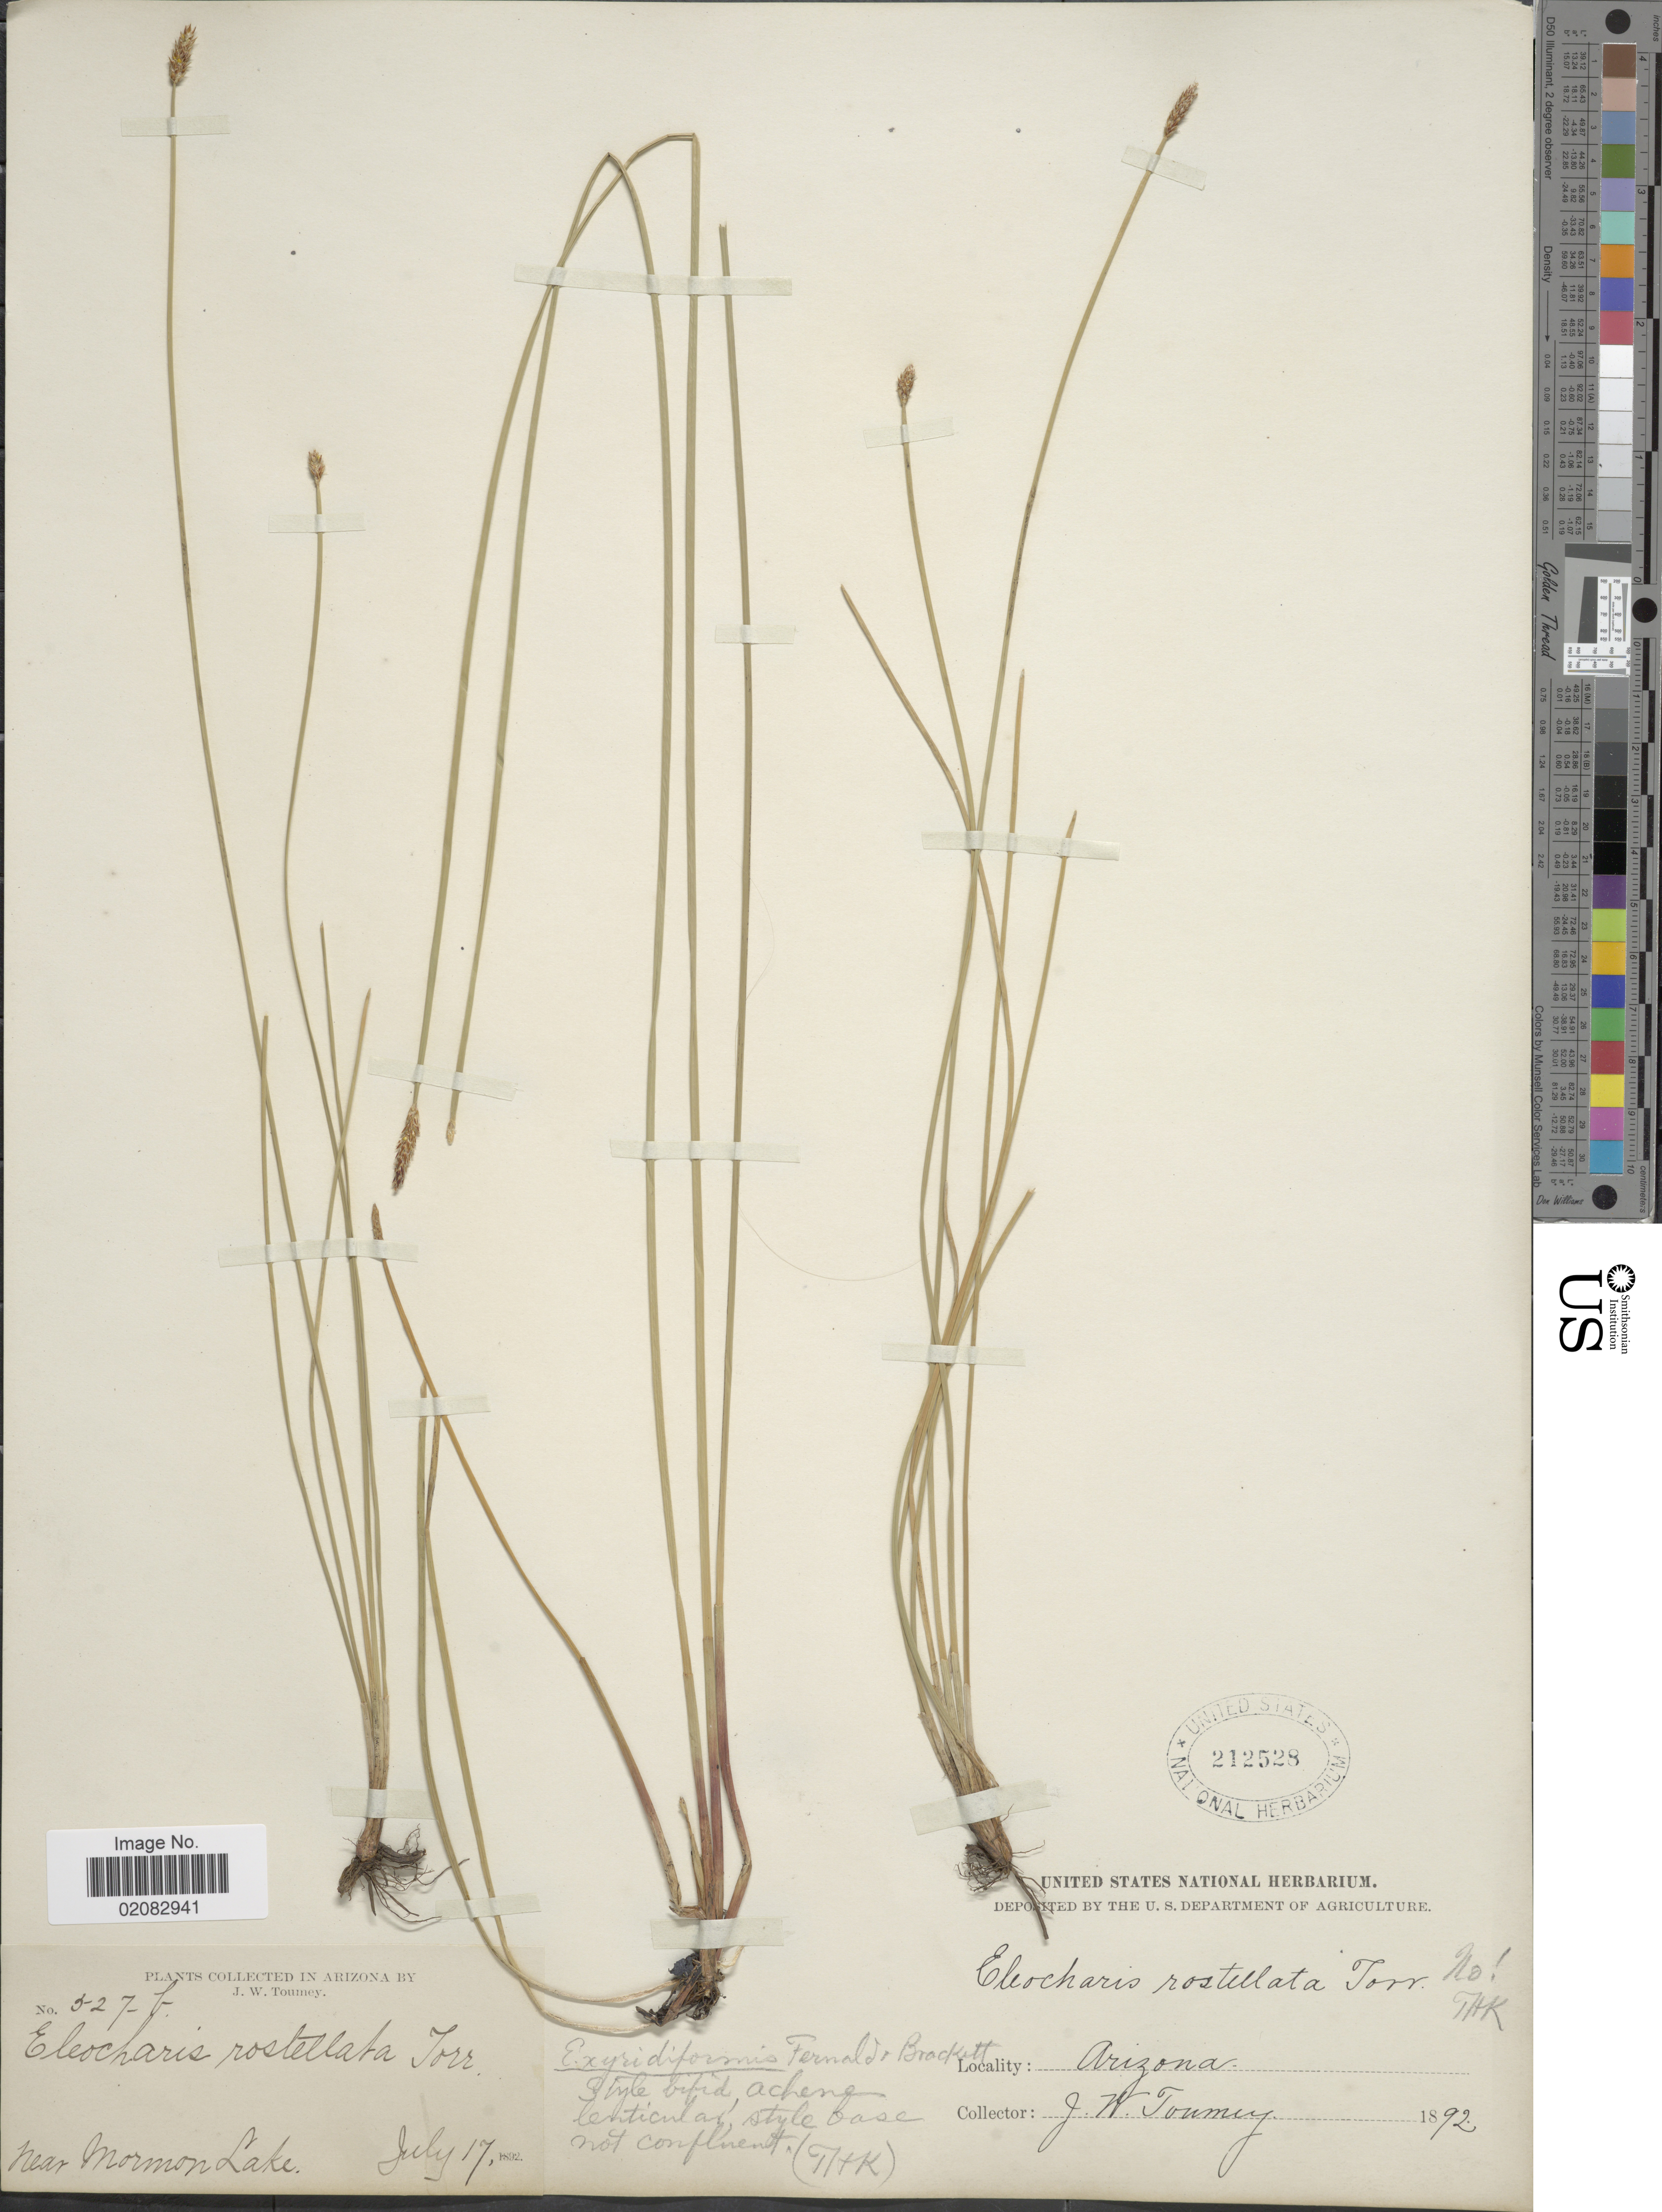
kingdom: Plantae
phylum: Tracheophyta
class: Liliopsida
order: Poales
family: Cyperaceae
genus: Eleocharis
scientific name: Eleocharis macrostachya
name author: Britton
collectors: J. W. Toumey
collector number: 527b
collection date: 1892-07-17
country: United States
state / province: Arizona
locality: Near Mormon Lake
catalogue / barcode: US 212528